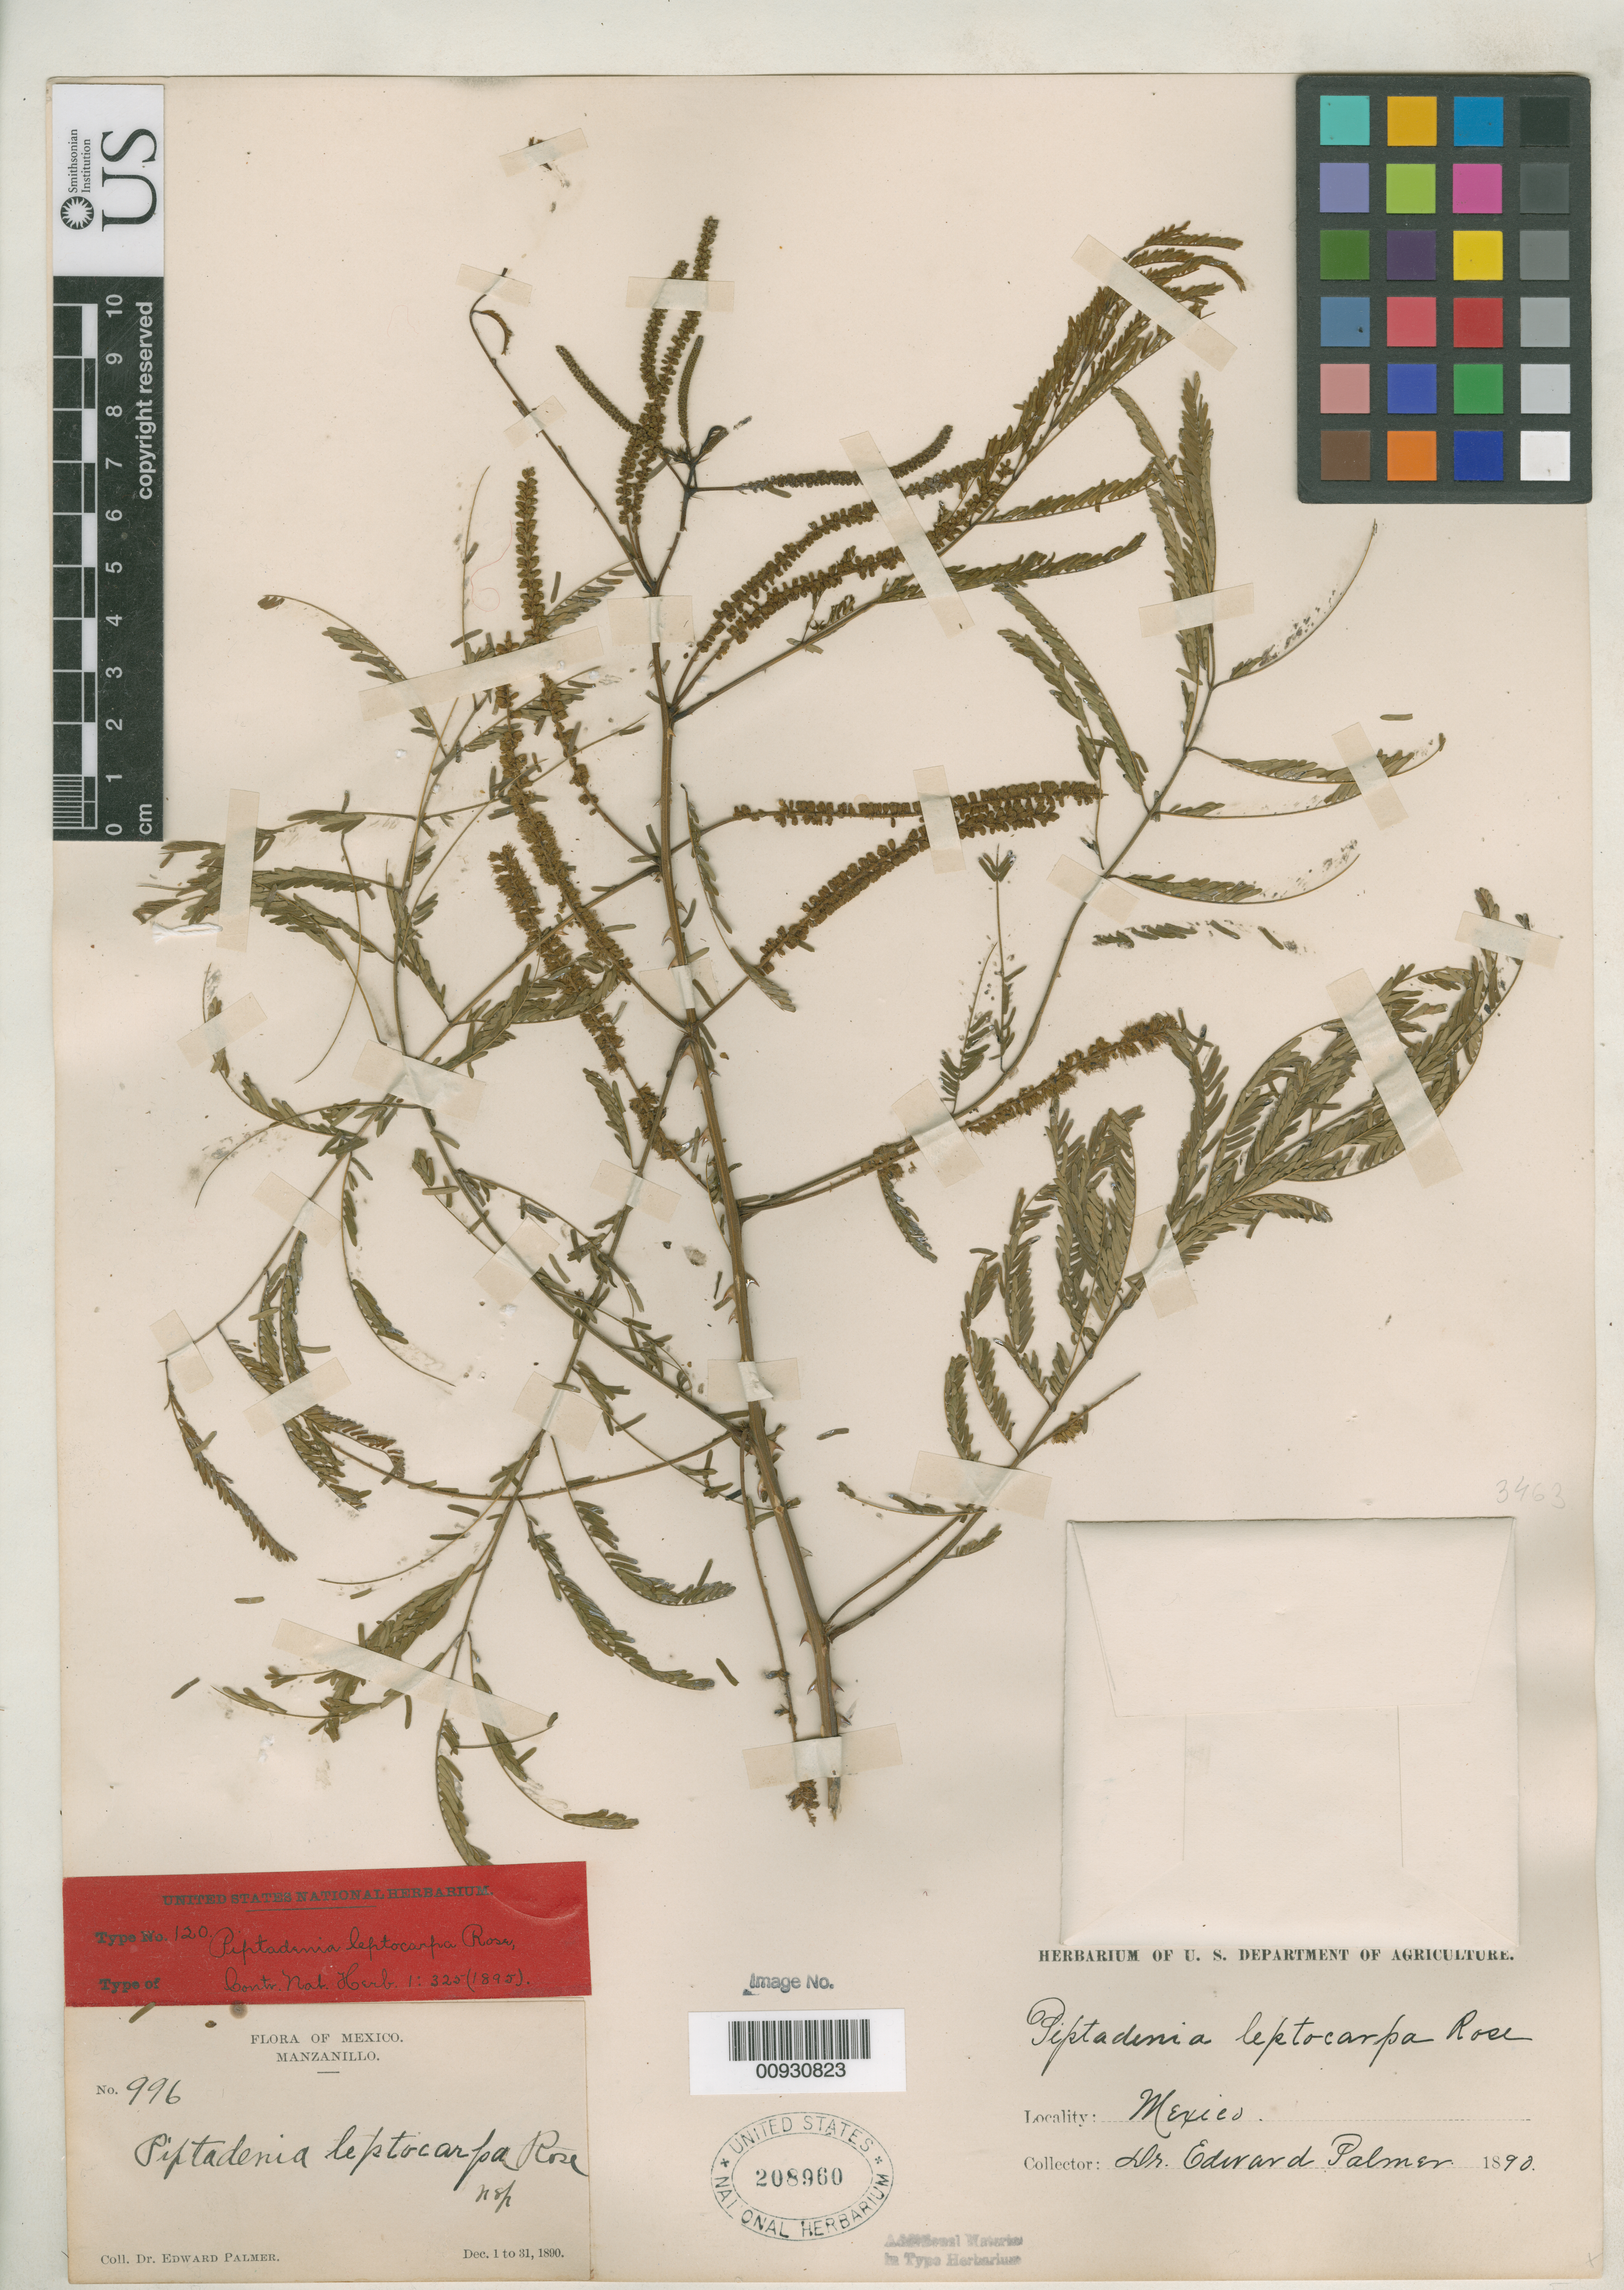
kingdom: Plantae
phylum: Tracheophyta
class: Magnoliopsida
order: Fabales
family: Fabaceae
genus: Piptadenia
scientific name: Piptadenia leptocarpa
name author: Rose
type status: Holotype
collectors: E. Palmer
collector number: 996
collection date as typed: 01 Dec 1890 to 31 Dec 1890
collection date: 1890-12-01/1890-12-31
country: Mexico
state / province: Colima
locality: Manzanillo.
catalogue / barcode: US 208960